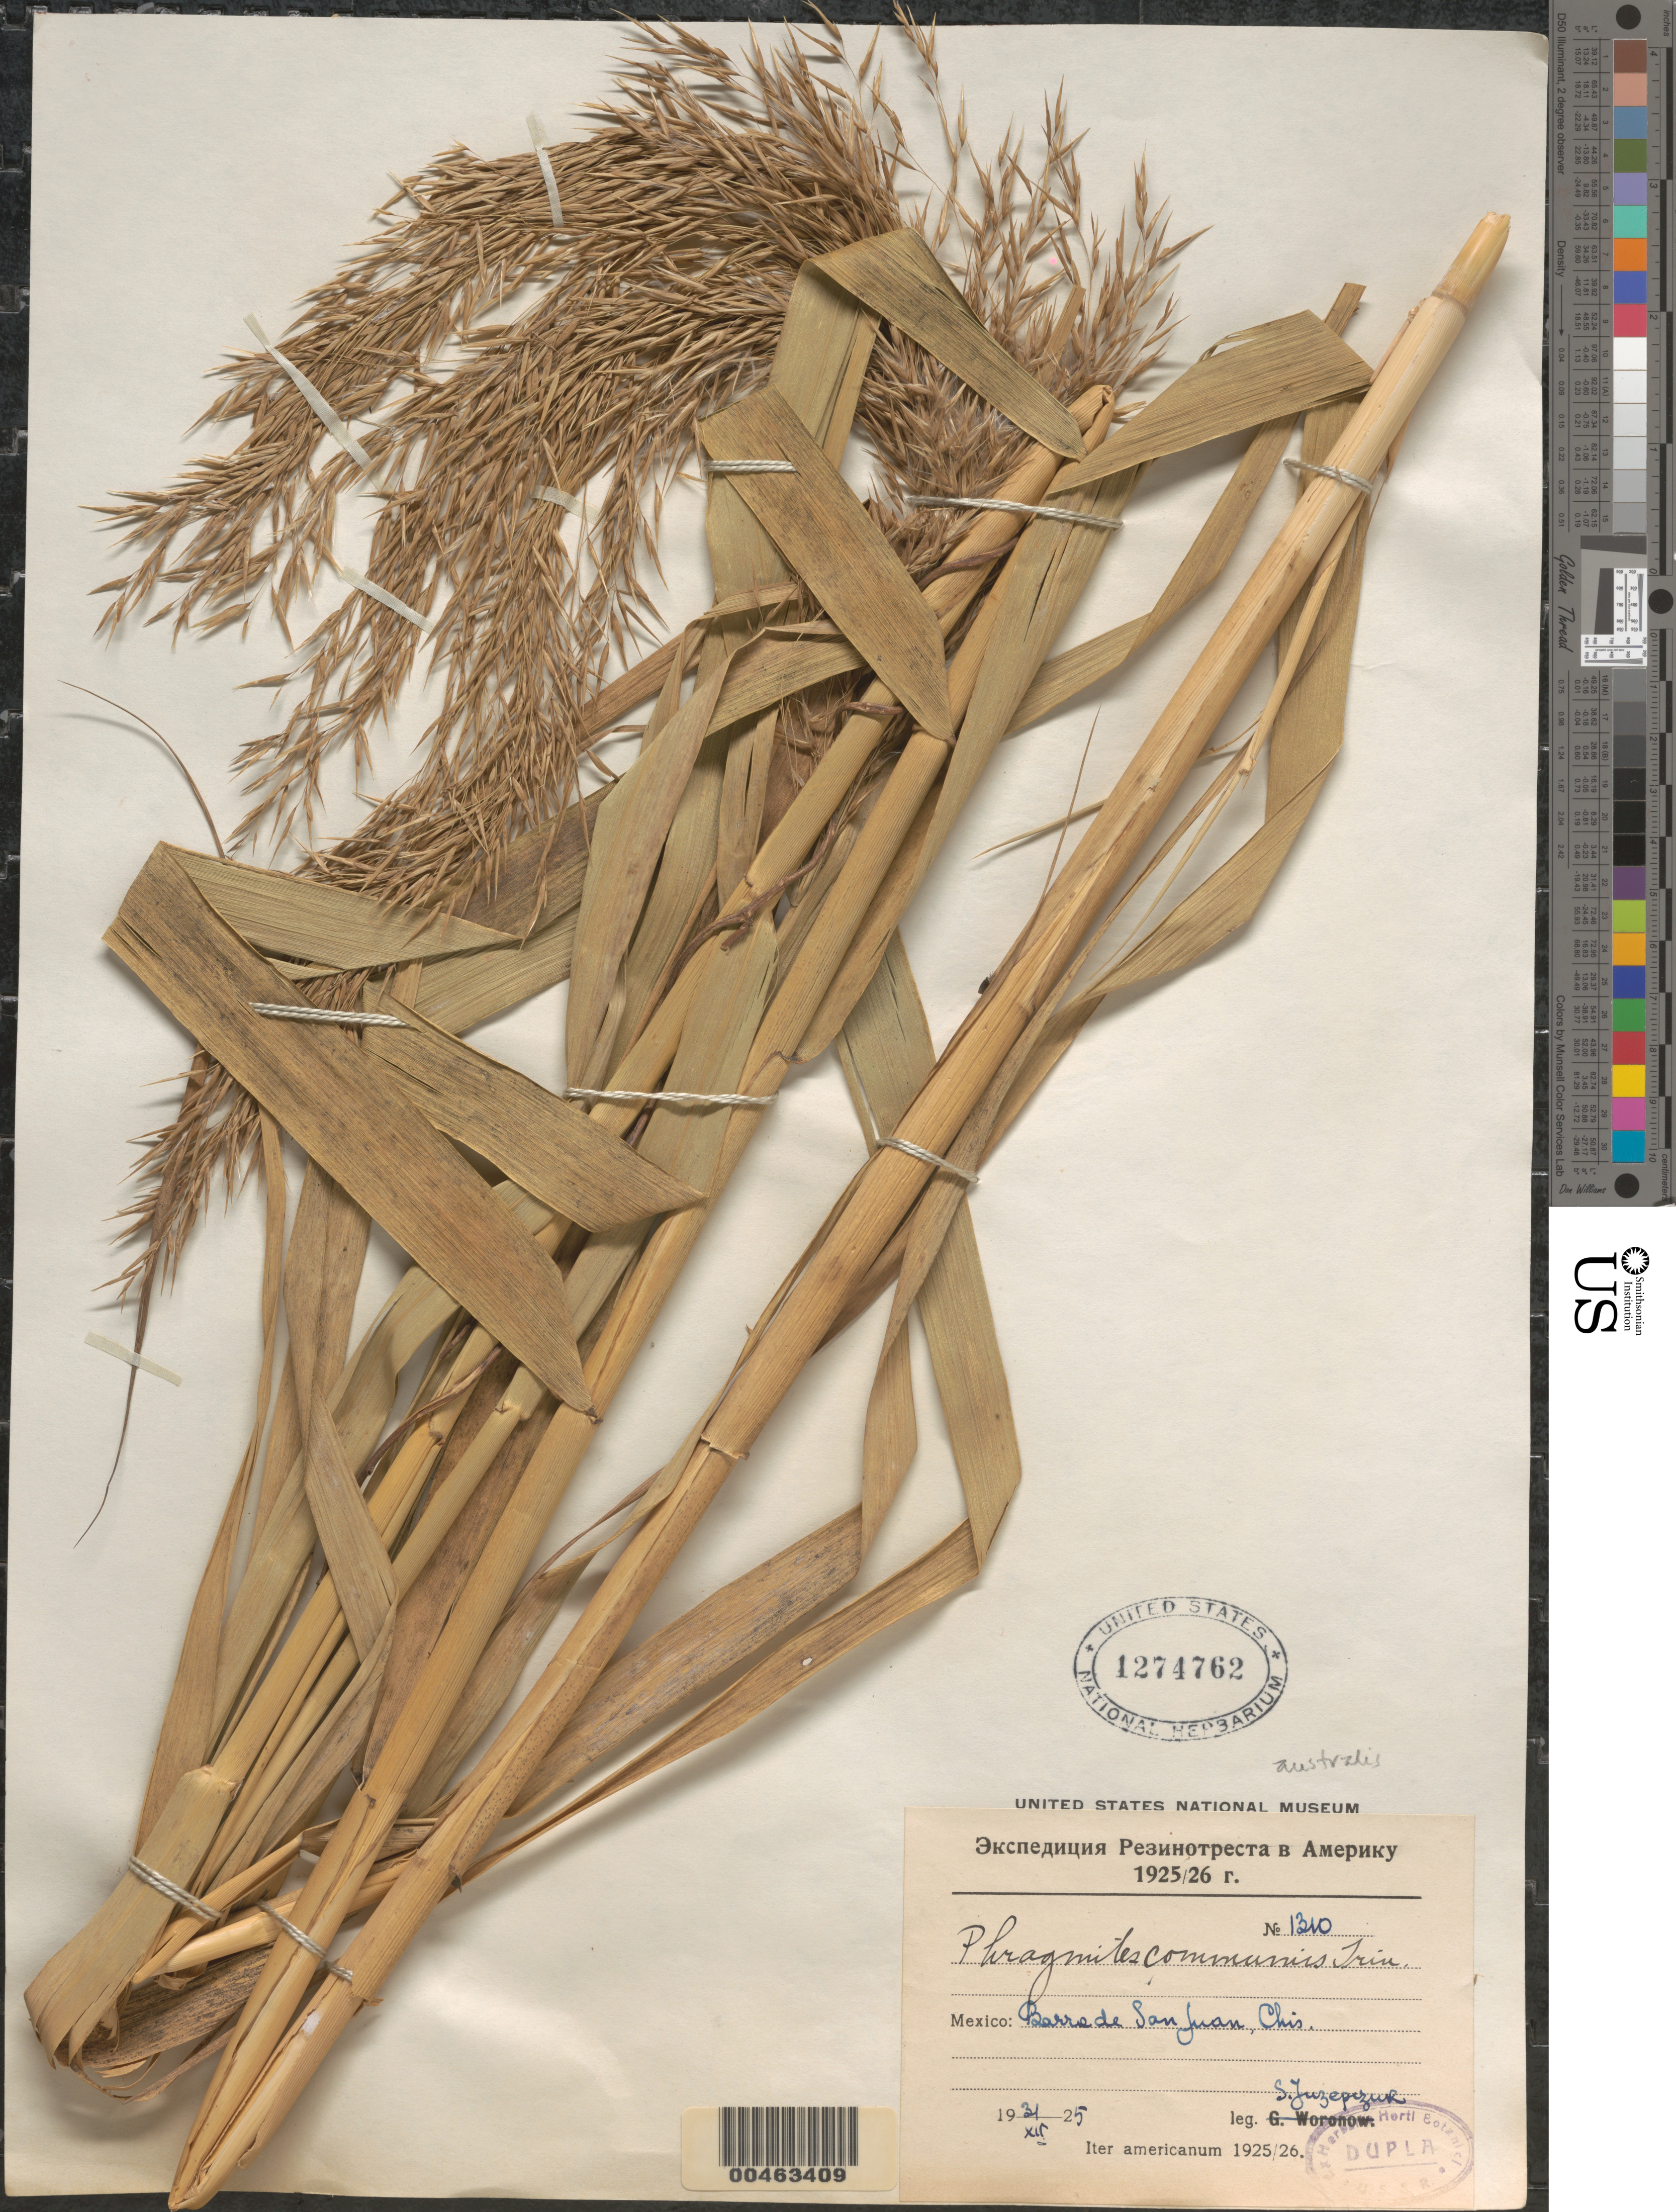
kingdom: Plantae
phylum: Tracheophyta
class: Liliopsida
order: Poales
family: Poaceae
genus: Phragmites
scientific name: Phragmites australis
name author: (Cav.) Trin. ex Steud.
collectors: S. V. Juzepczuk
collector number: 1310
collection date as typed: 31 Dec 1925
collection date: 1925-12-31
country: Mexico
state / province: Chiapas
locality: Barre de San Juan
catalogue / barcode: US 1274762